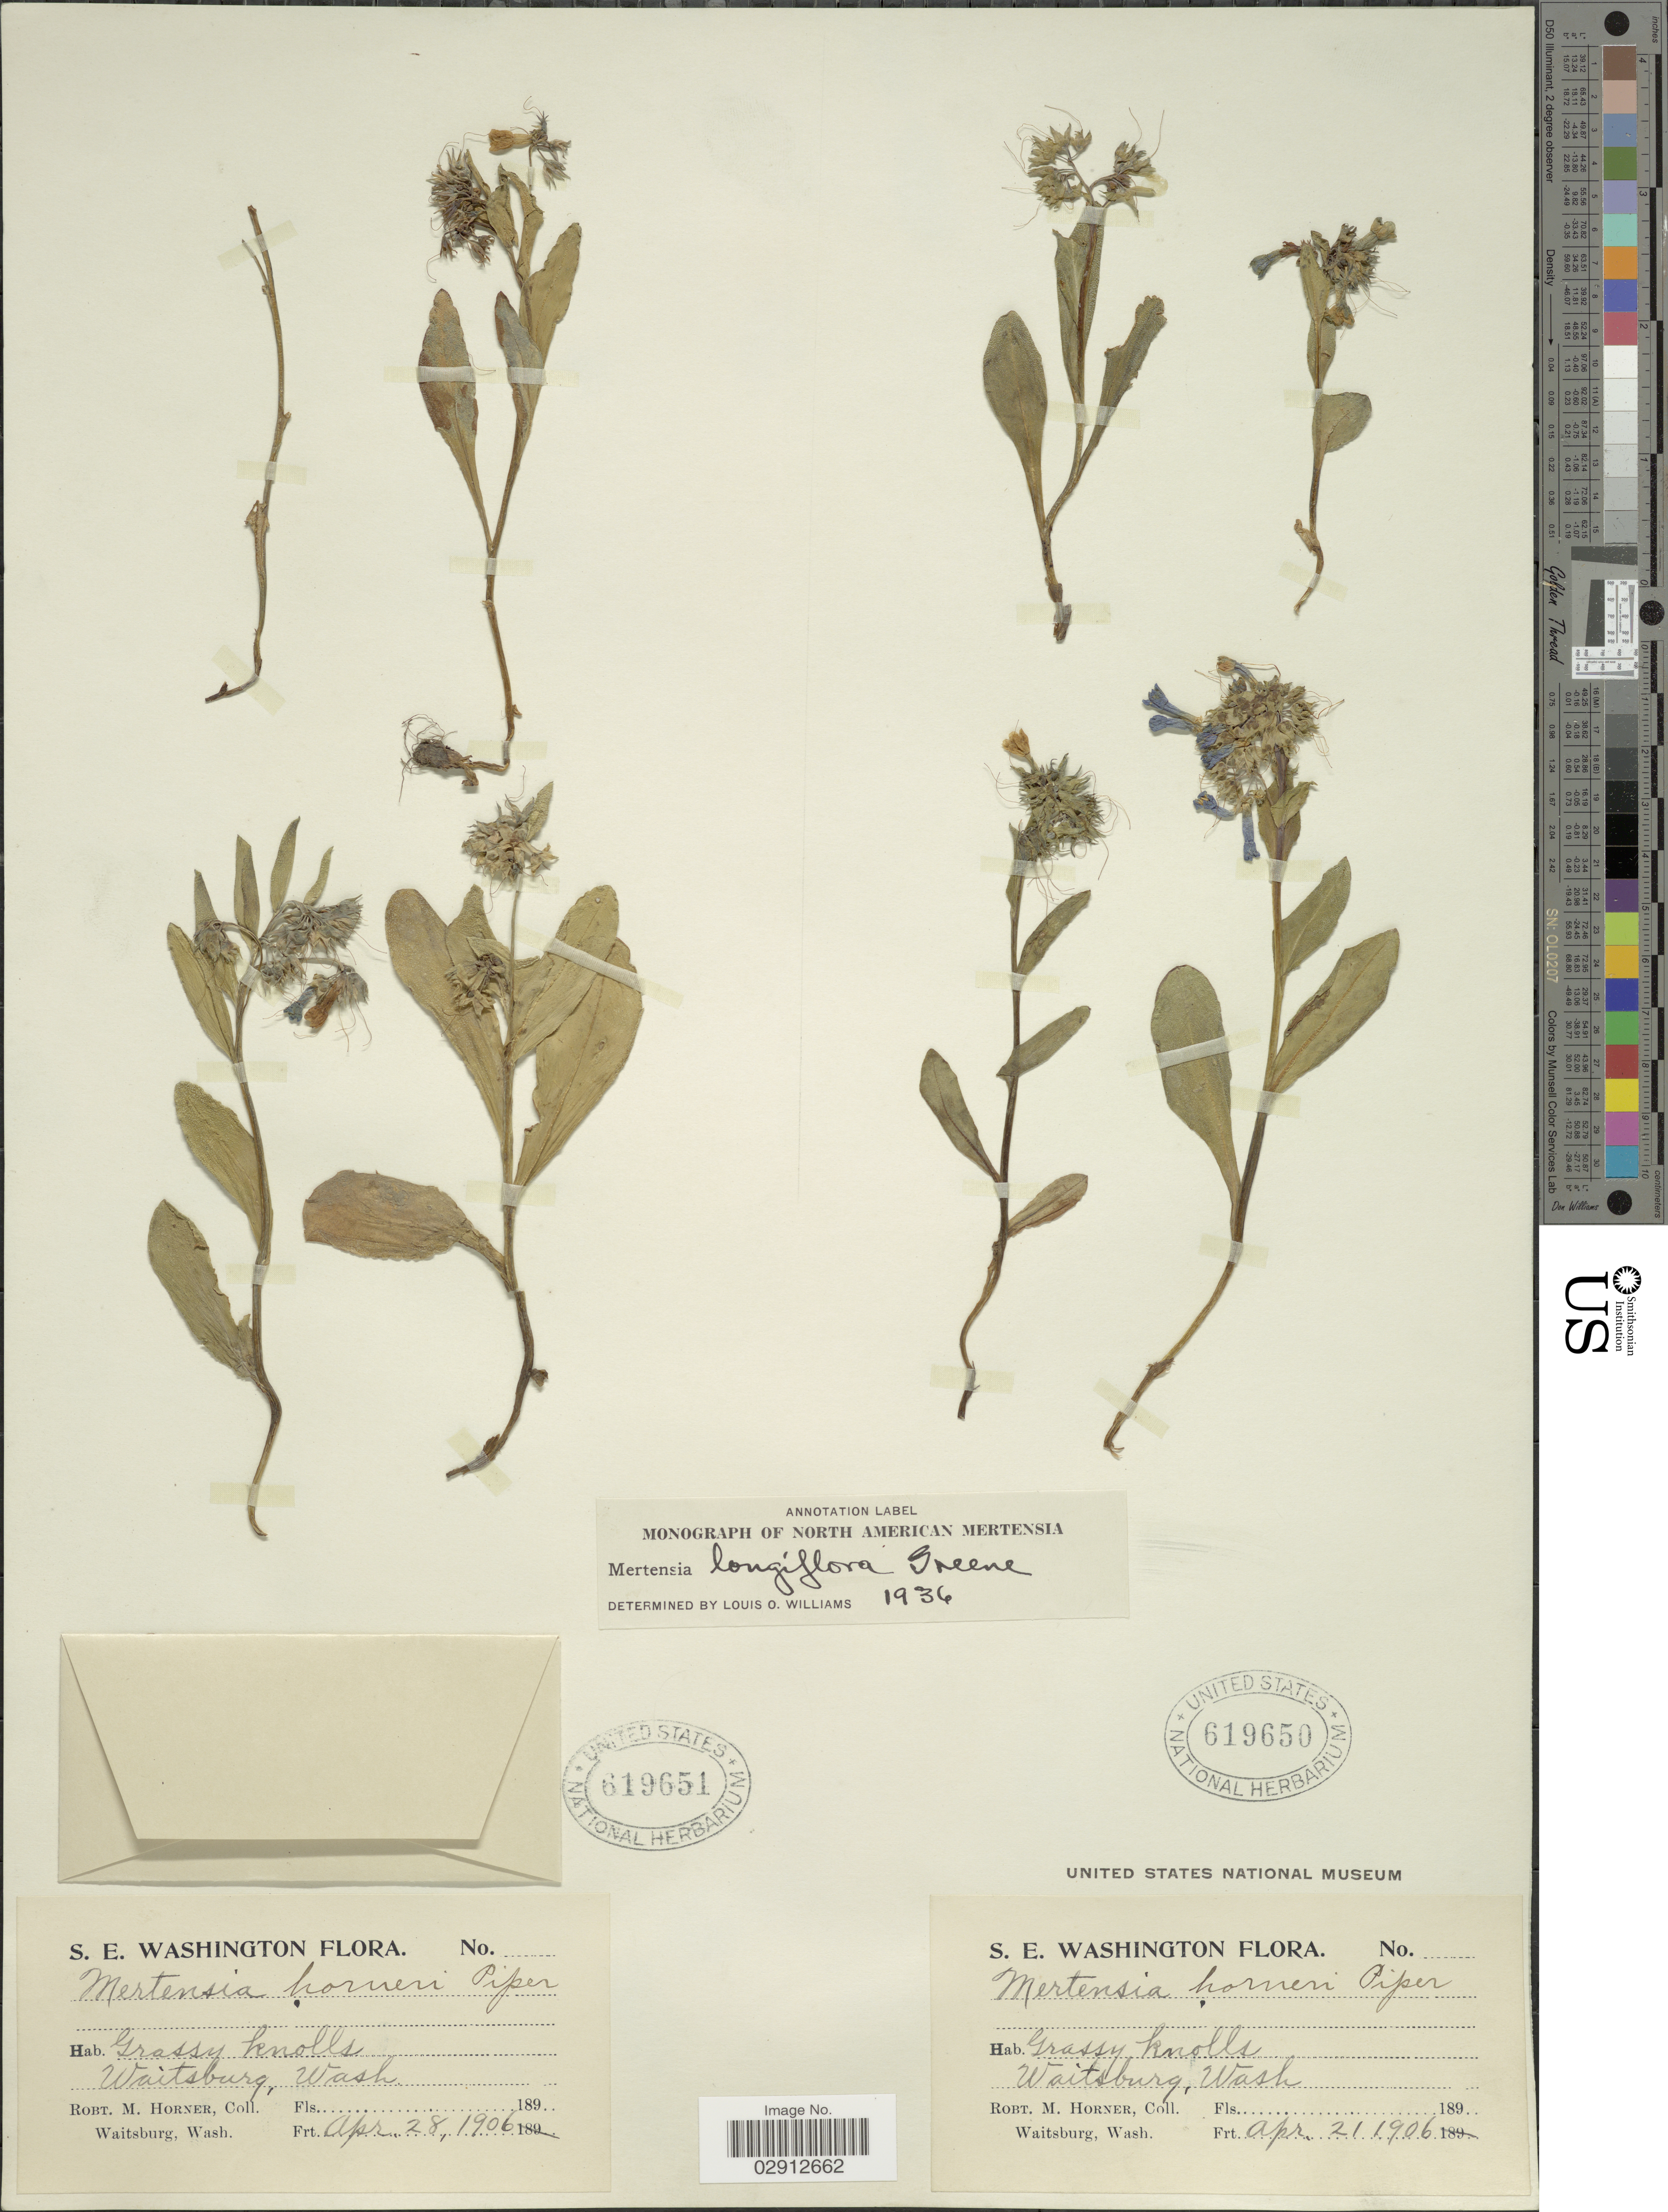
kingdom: Plantae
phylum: Tracheophyta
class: Magnoliopsida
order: Boraginales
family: Boraginaceae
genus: Mertensia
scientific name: Mertensia longiflora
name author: Rydb.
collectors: R. Horner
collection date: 1906-04-21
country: United States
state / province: Washington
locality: S. E. Washington. Waitsburg.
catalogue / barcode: US 619650-2